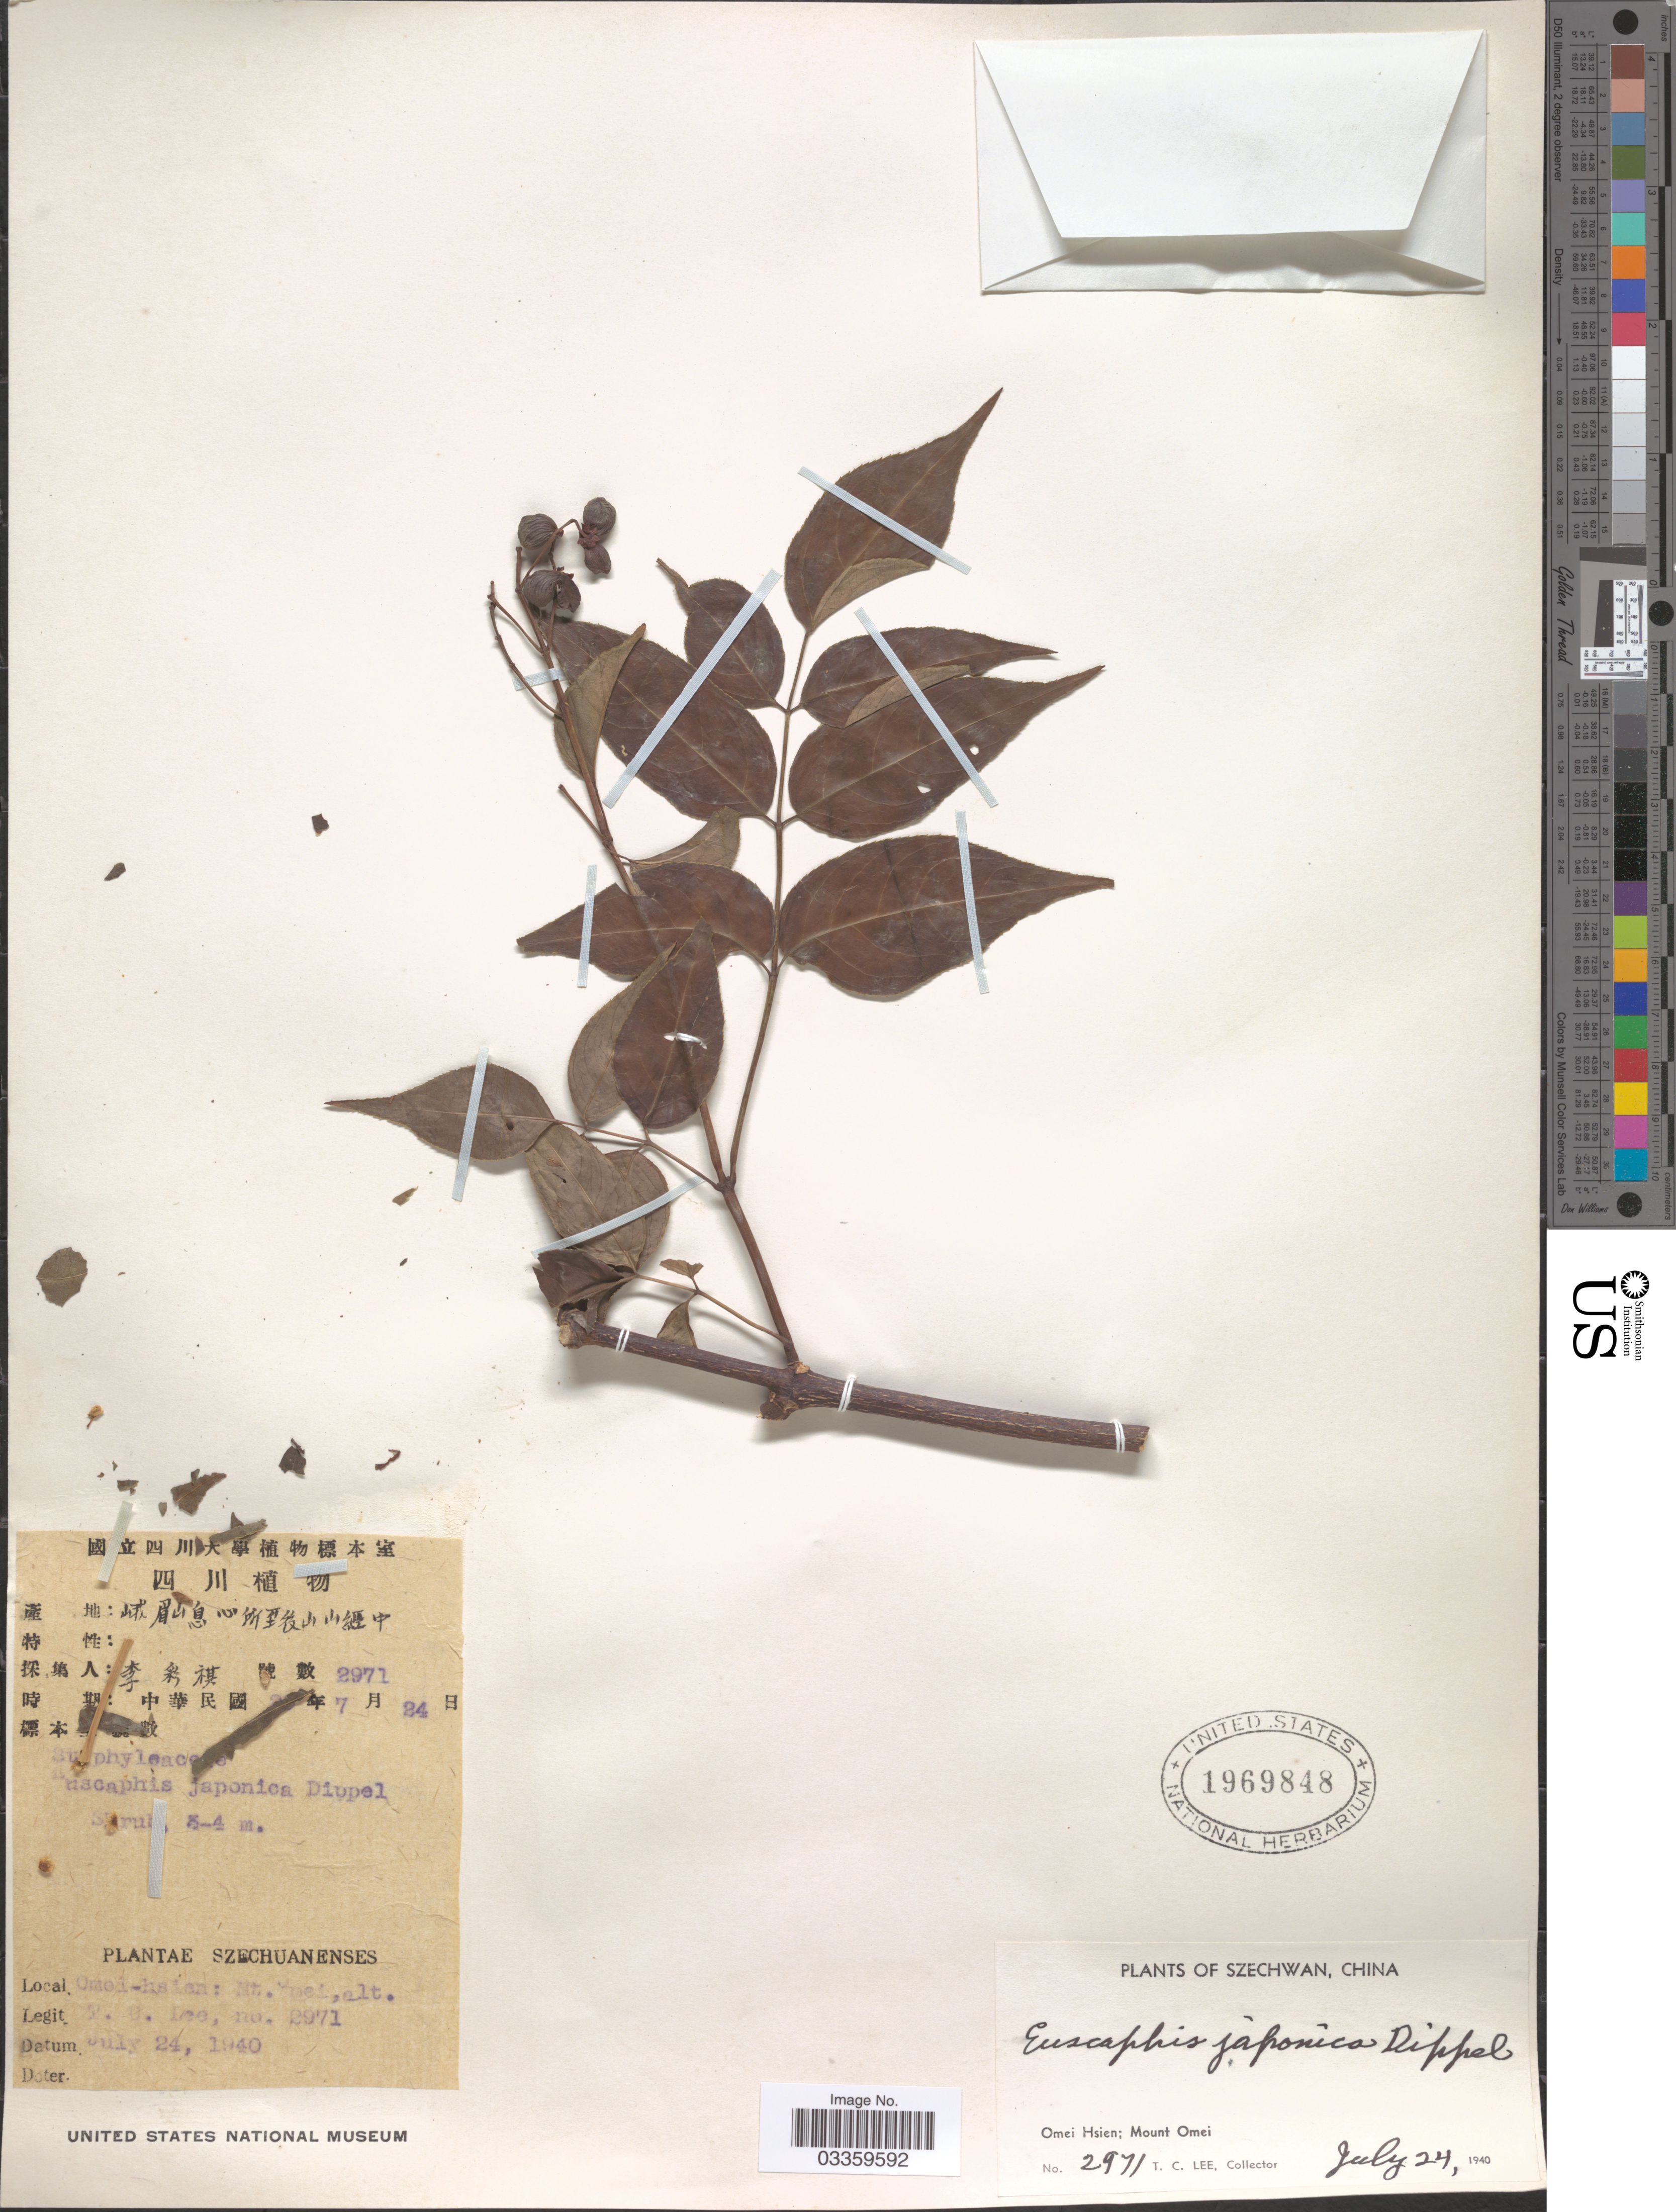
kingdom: Plantae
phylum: Tracheophyta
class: Magnoliopsida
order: Crossosomatales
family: Staphyleaceae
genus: Euscaphis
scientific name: Euscaphis japonica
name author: (Thunb.) Kanitz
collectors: T. Lee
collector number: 2971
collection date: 1940-07-24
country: China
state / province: Sichuan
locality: Szechwan, Omei Hsien; Mount Omei.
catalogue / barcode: US 1969848